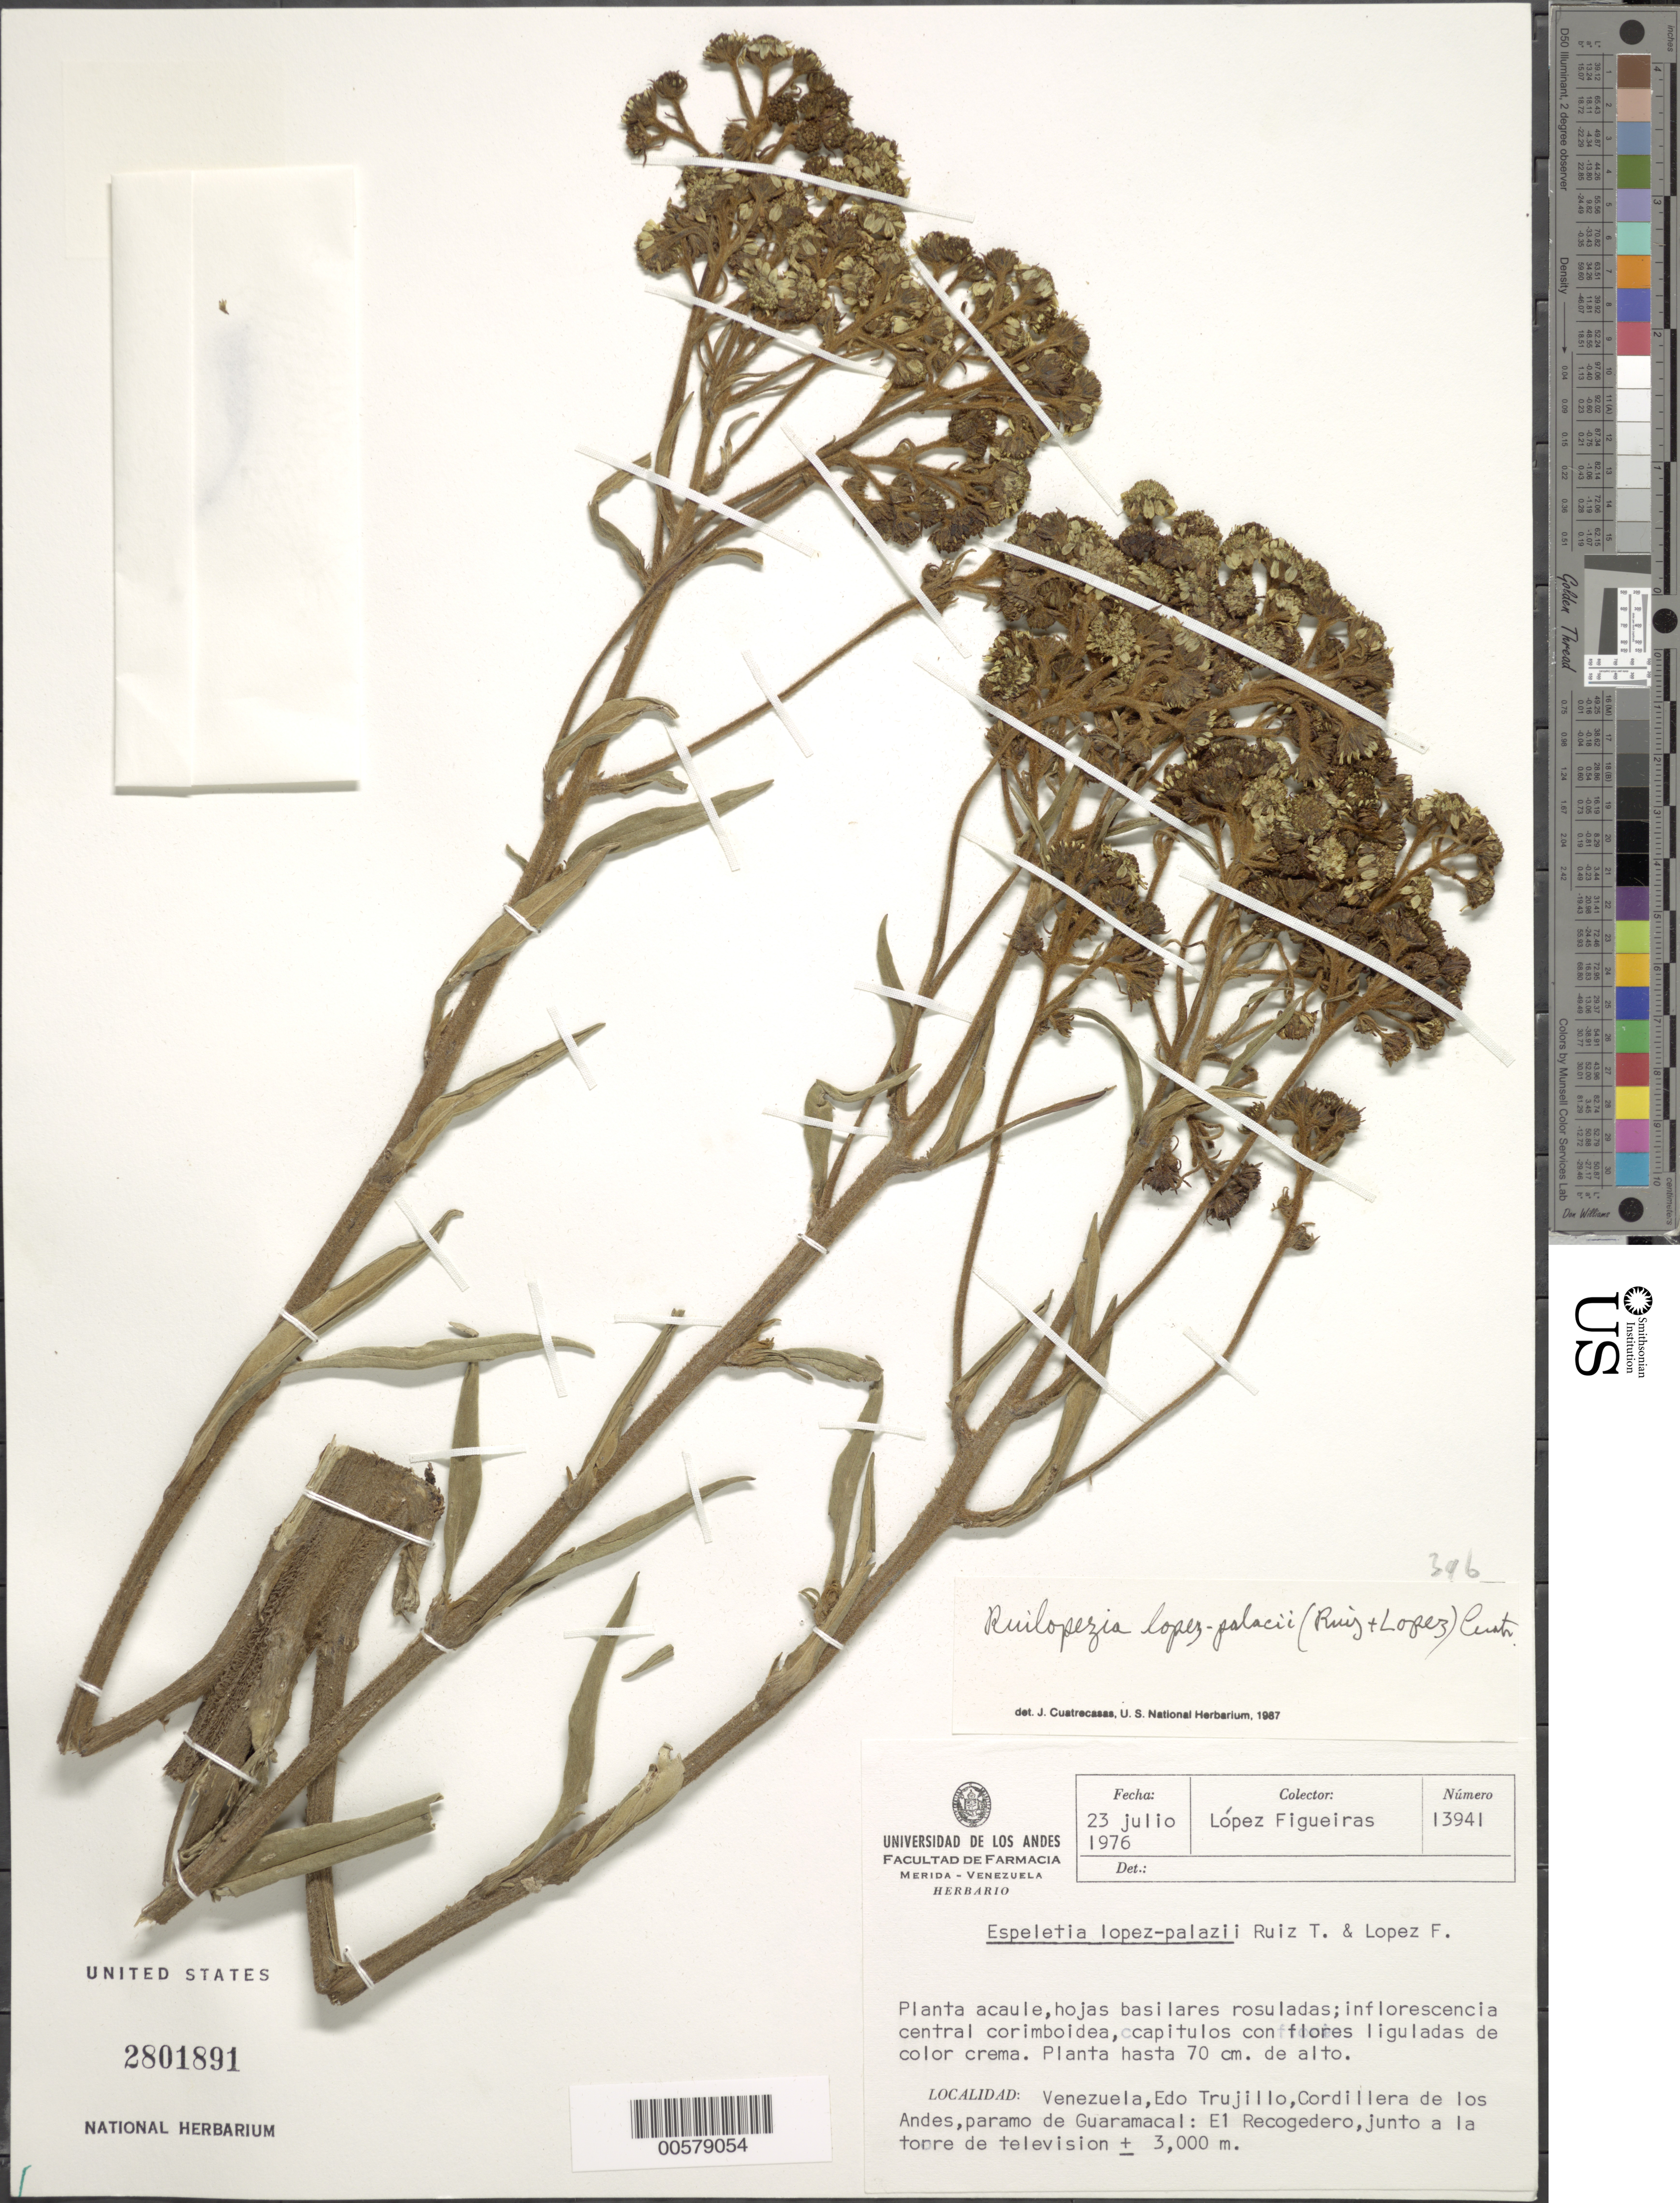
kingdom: Plantae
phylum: Tracheophyta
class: Magnoliopsida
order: Asterales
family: Asteraceae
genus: Ruilopezia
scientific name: Ruilopezia lopez-palacii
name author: (Ruíz-Terán & López Fig.) Cuatrec.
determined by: Cuatrecasas, J.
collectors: M. López Figueiras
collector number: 13941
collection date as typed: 23 Jul 1976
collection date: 1976-07-23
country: Venezuela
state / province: Trujillo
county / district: Boconó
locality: Cordillera de los Andes, paramo de Guaramacal: El Recogedero, junto a la torre de television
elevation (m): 3000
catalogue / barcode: US 2801891